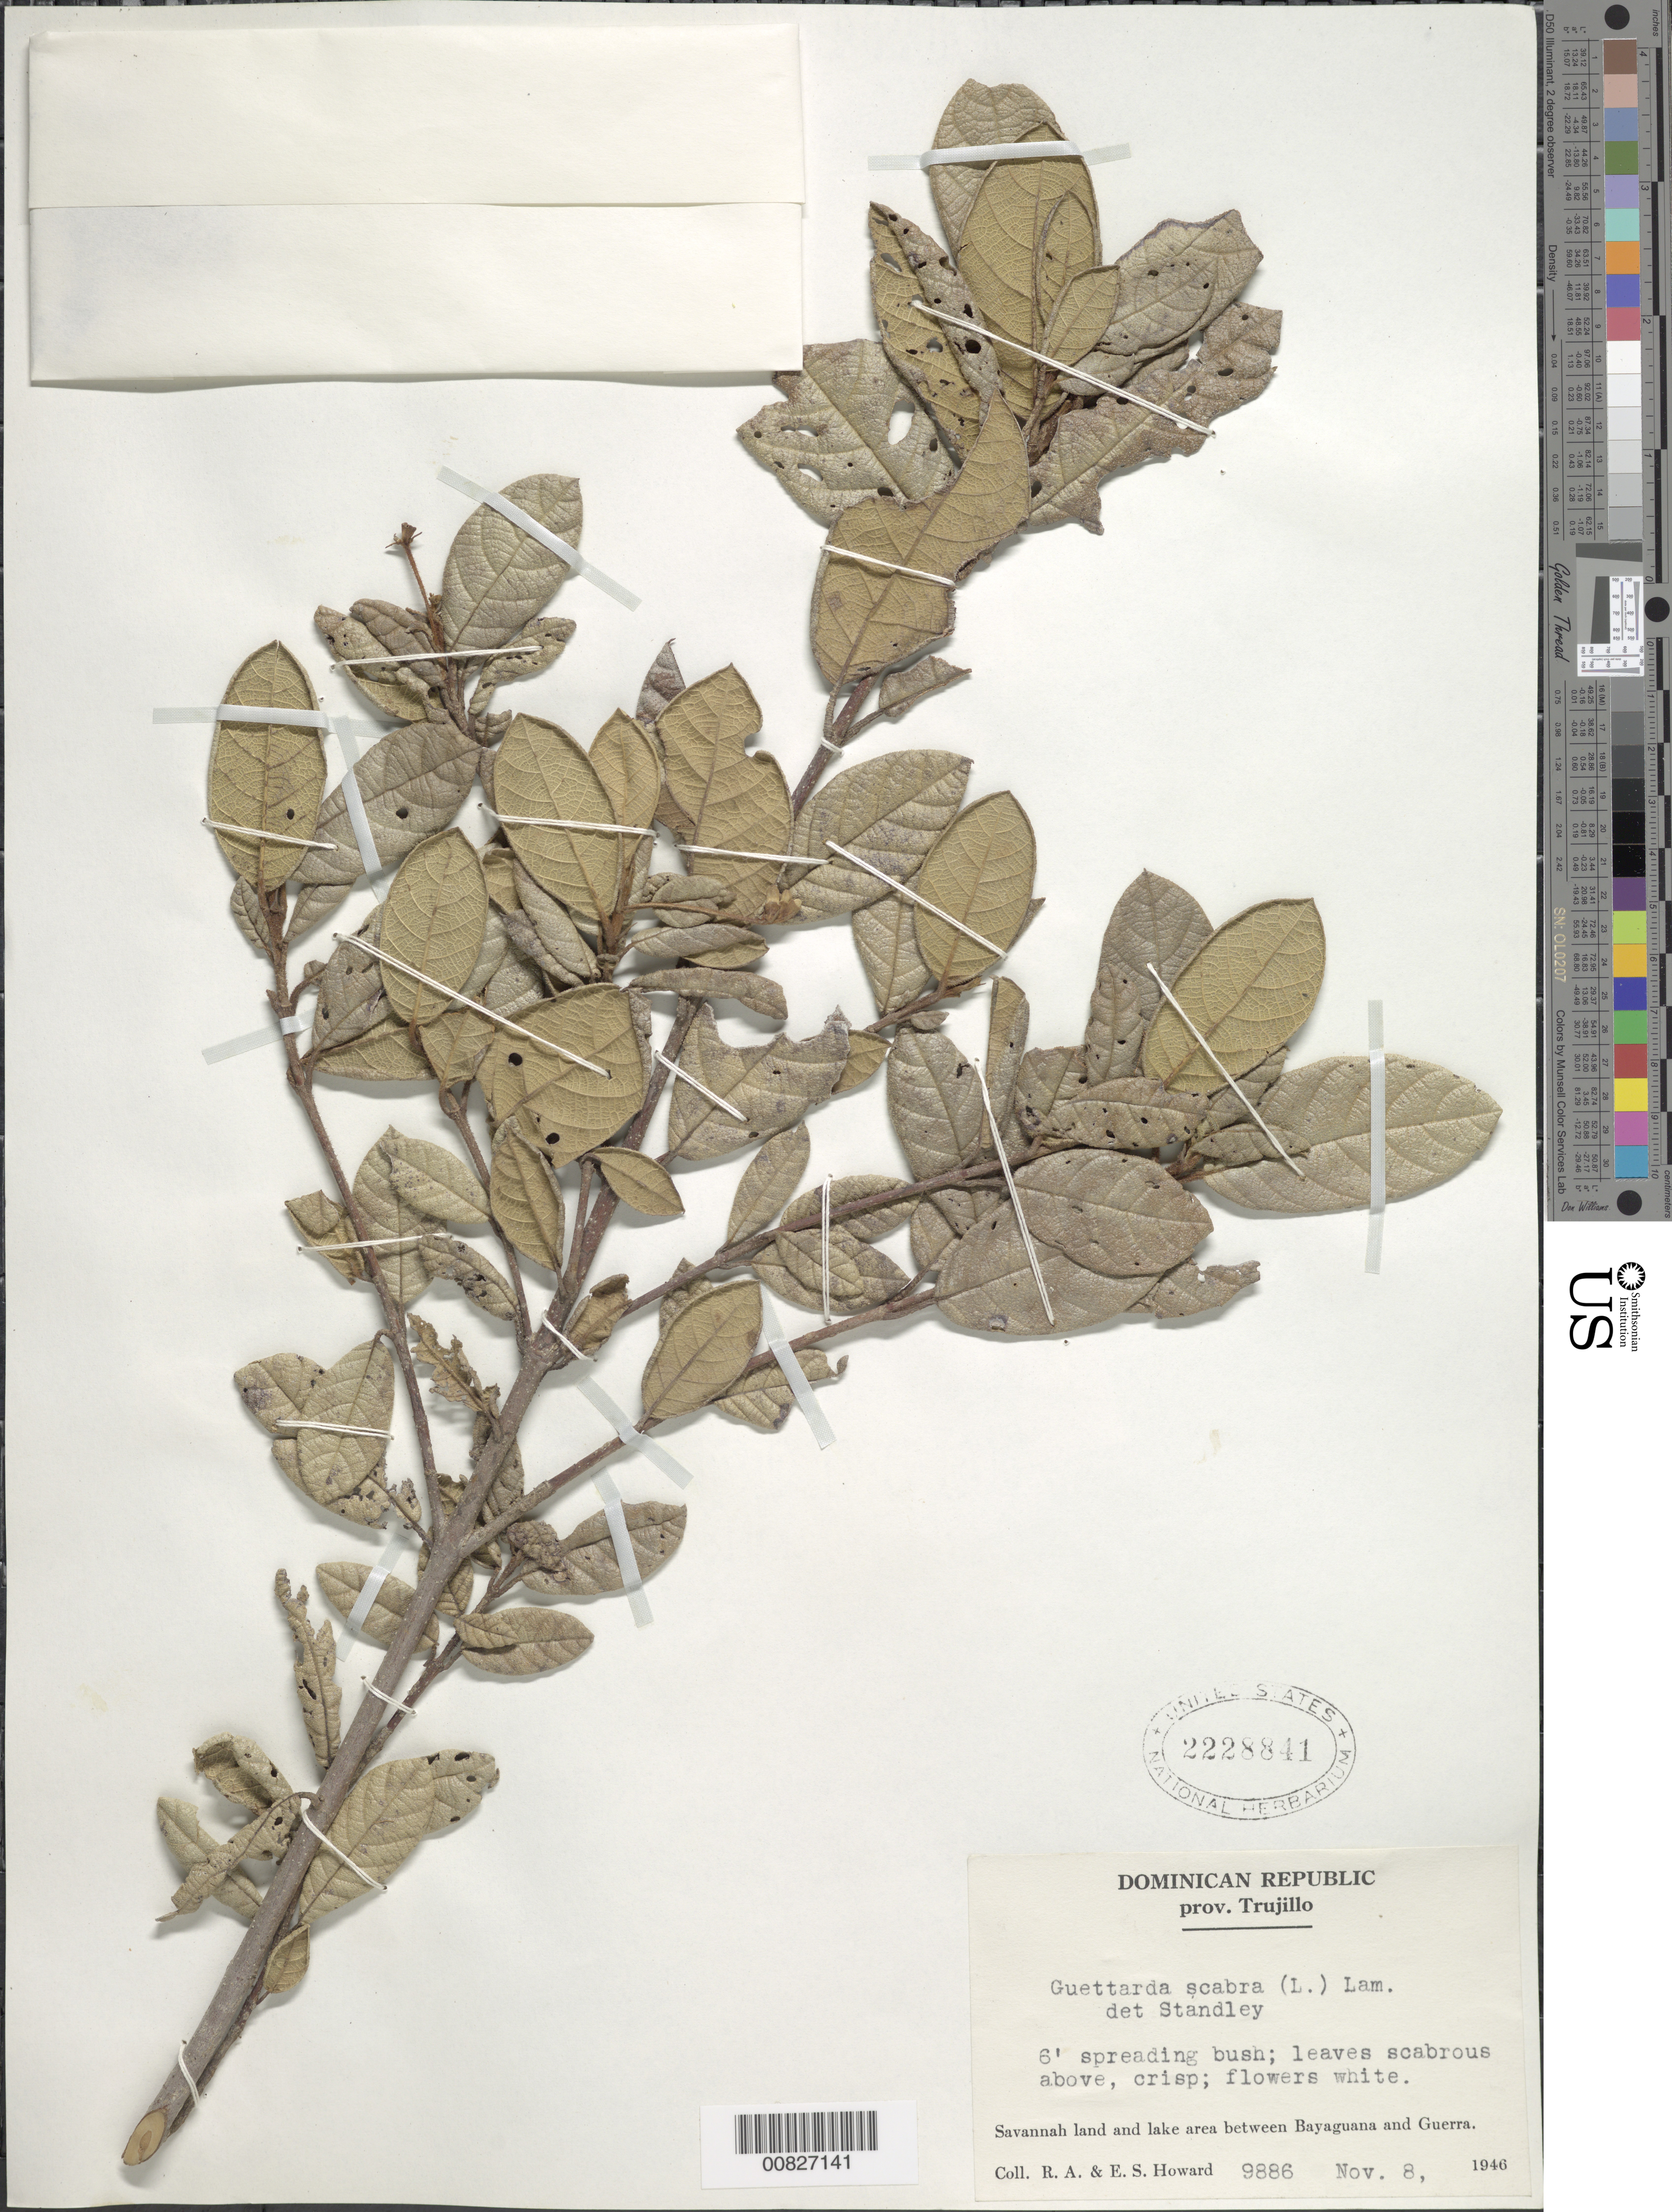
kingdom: Plantae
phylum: Tracheophyta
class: Magnoliopsida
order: Gentianales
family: Rubiaceae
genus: Guettarda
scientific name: Guettarda scabra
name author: (L.) Vent.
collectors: R. A. Howard & E. S. Howard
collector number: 9886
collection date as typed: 08 Nov 1946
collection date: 1946-11-08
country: Dominican Republic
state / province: San Cristobal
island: Hispaniola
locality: Between Bayaguana and Guerra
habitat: Savannah land and lake area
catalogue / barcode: US 2228841